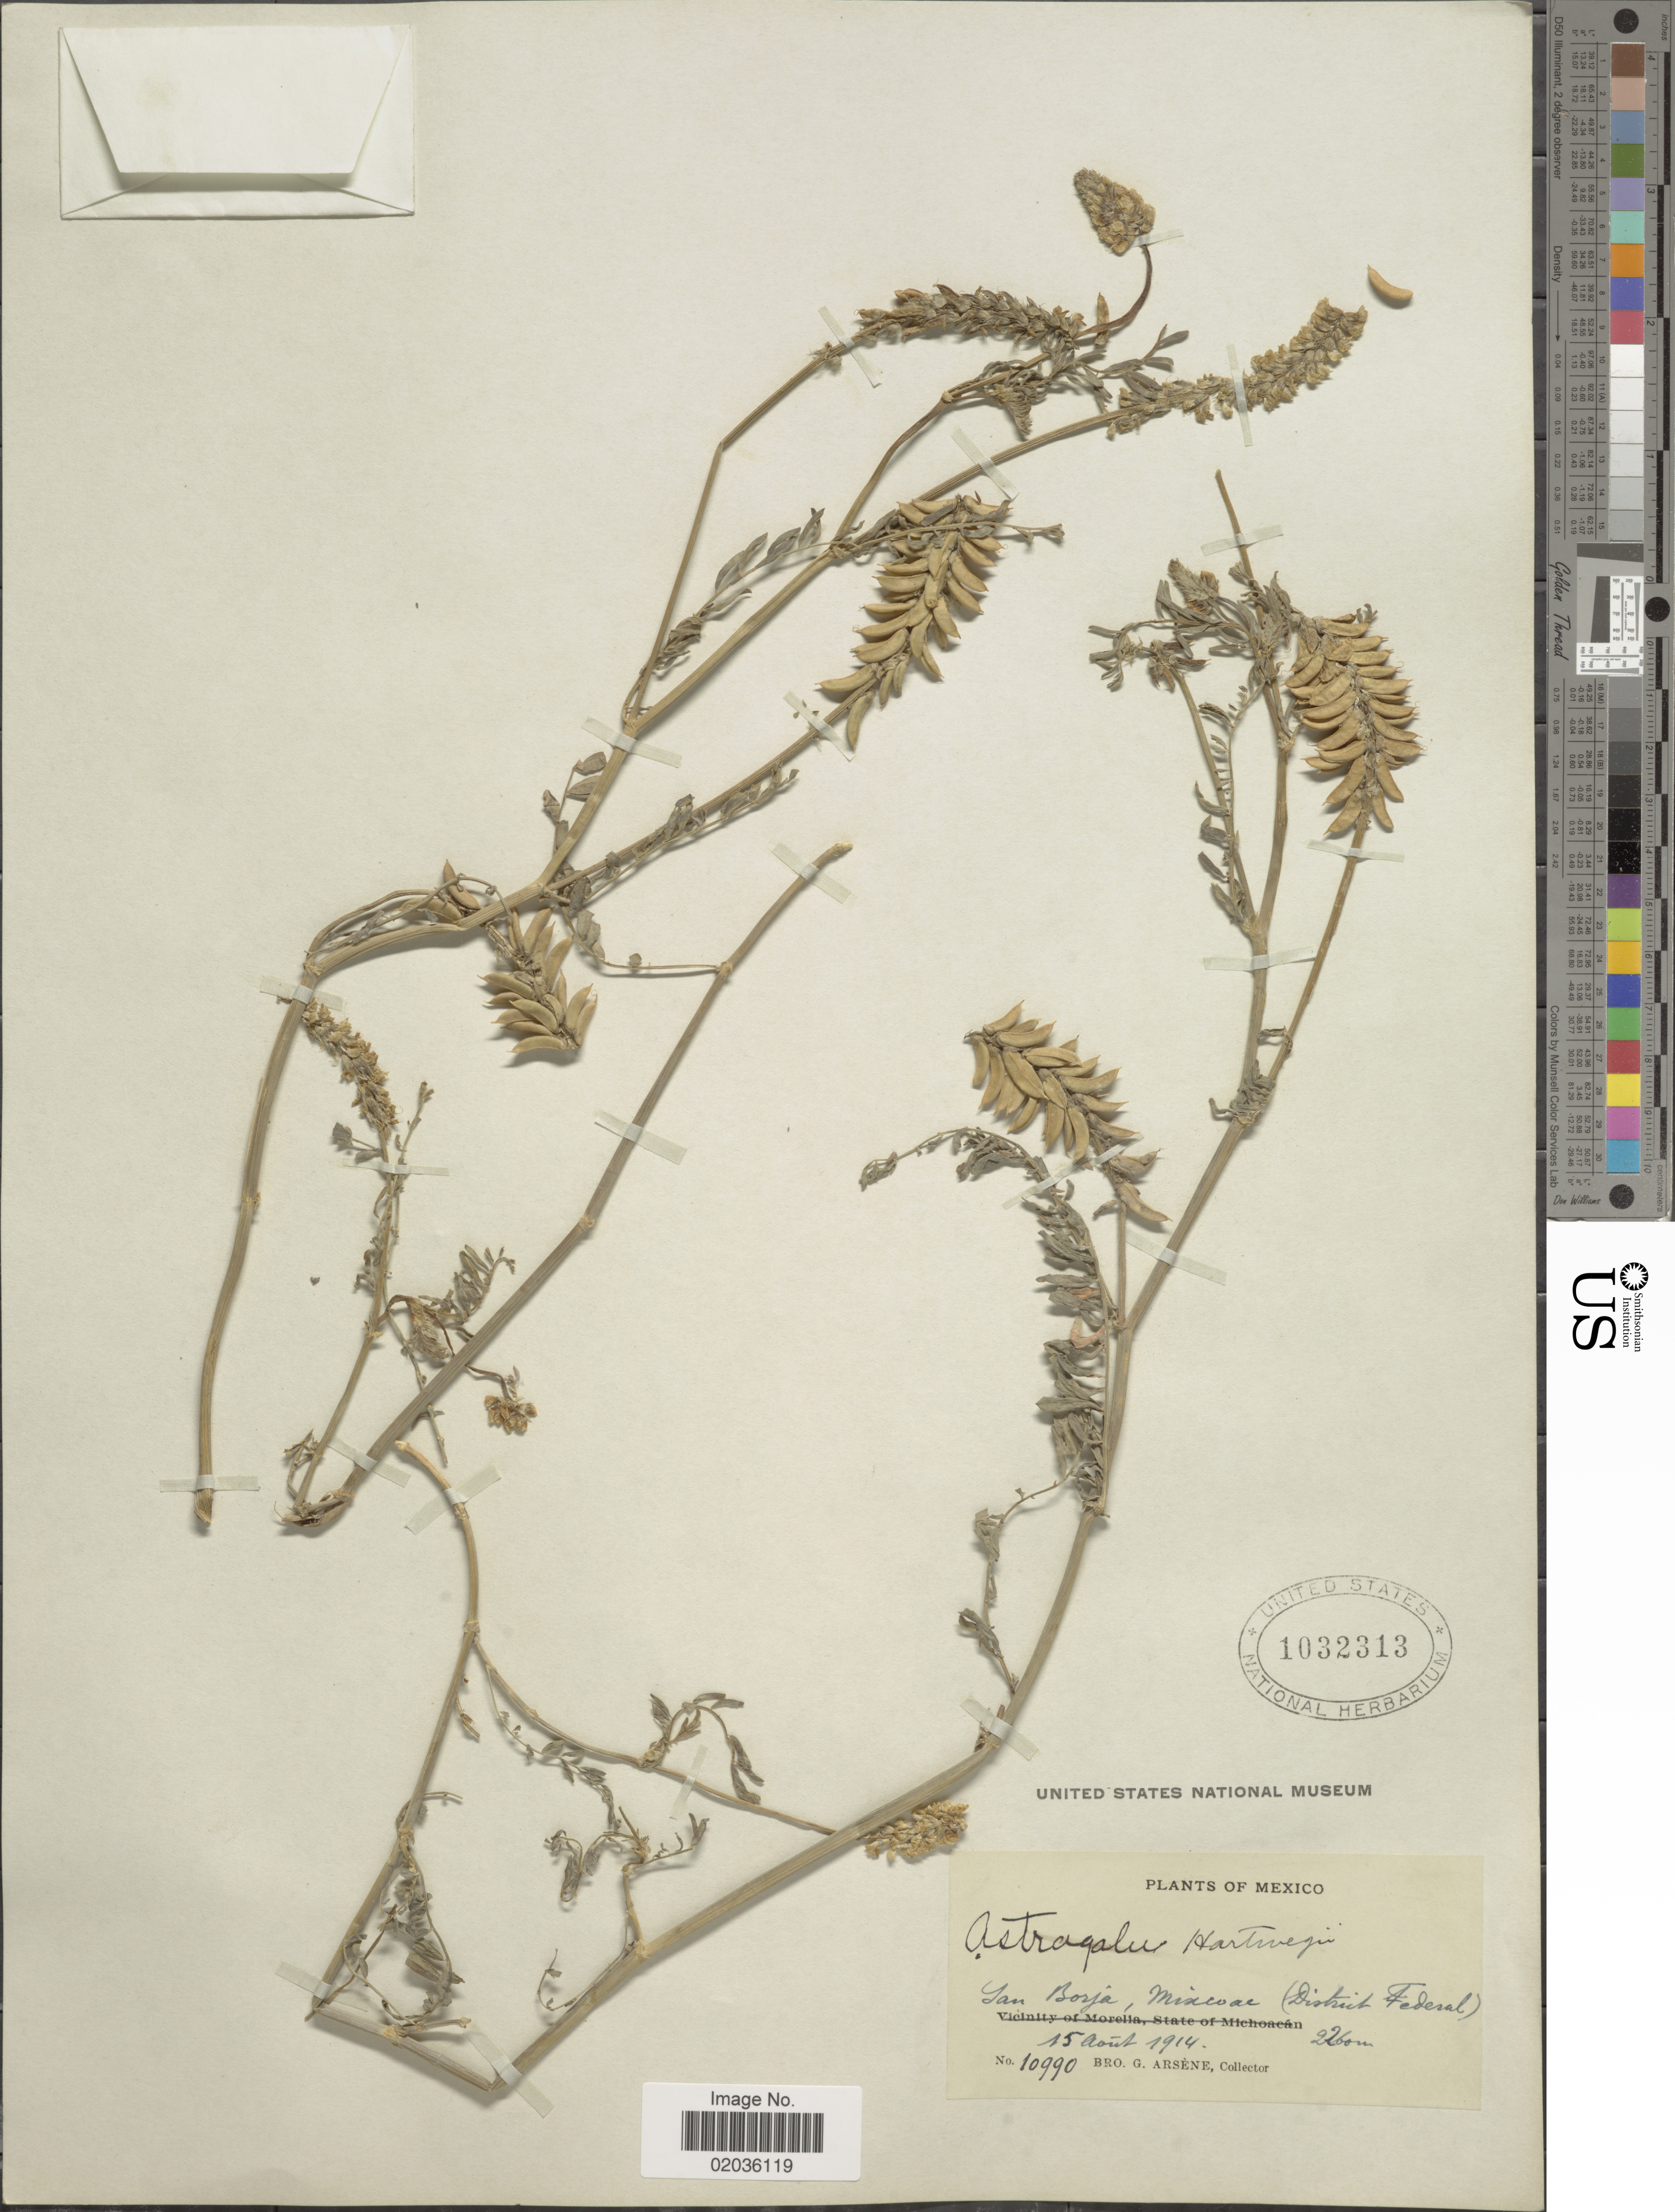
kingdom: Plantae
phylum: Tracheophyta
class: Magnoliopsida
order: Fabales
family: Fabaceae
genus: Astragalus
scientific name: Astragalus hartwegii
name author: Benth.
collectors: Bro. G. Arsène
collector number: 10990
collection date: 1914-08-15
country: Mexico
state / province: Distrito Federal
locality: San Borja, Mixcoac (District Federal)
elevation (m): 2260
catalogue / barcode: US 1032313